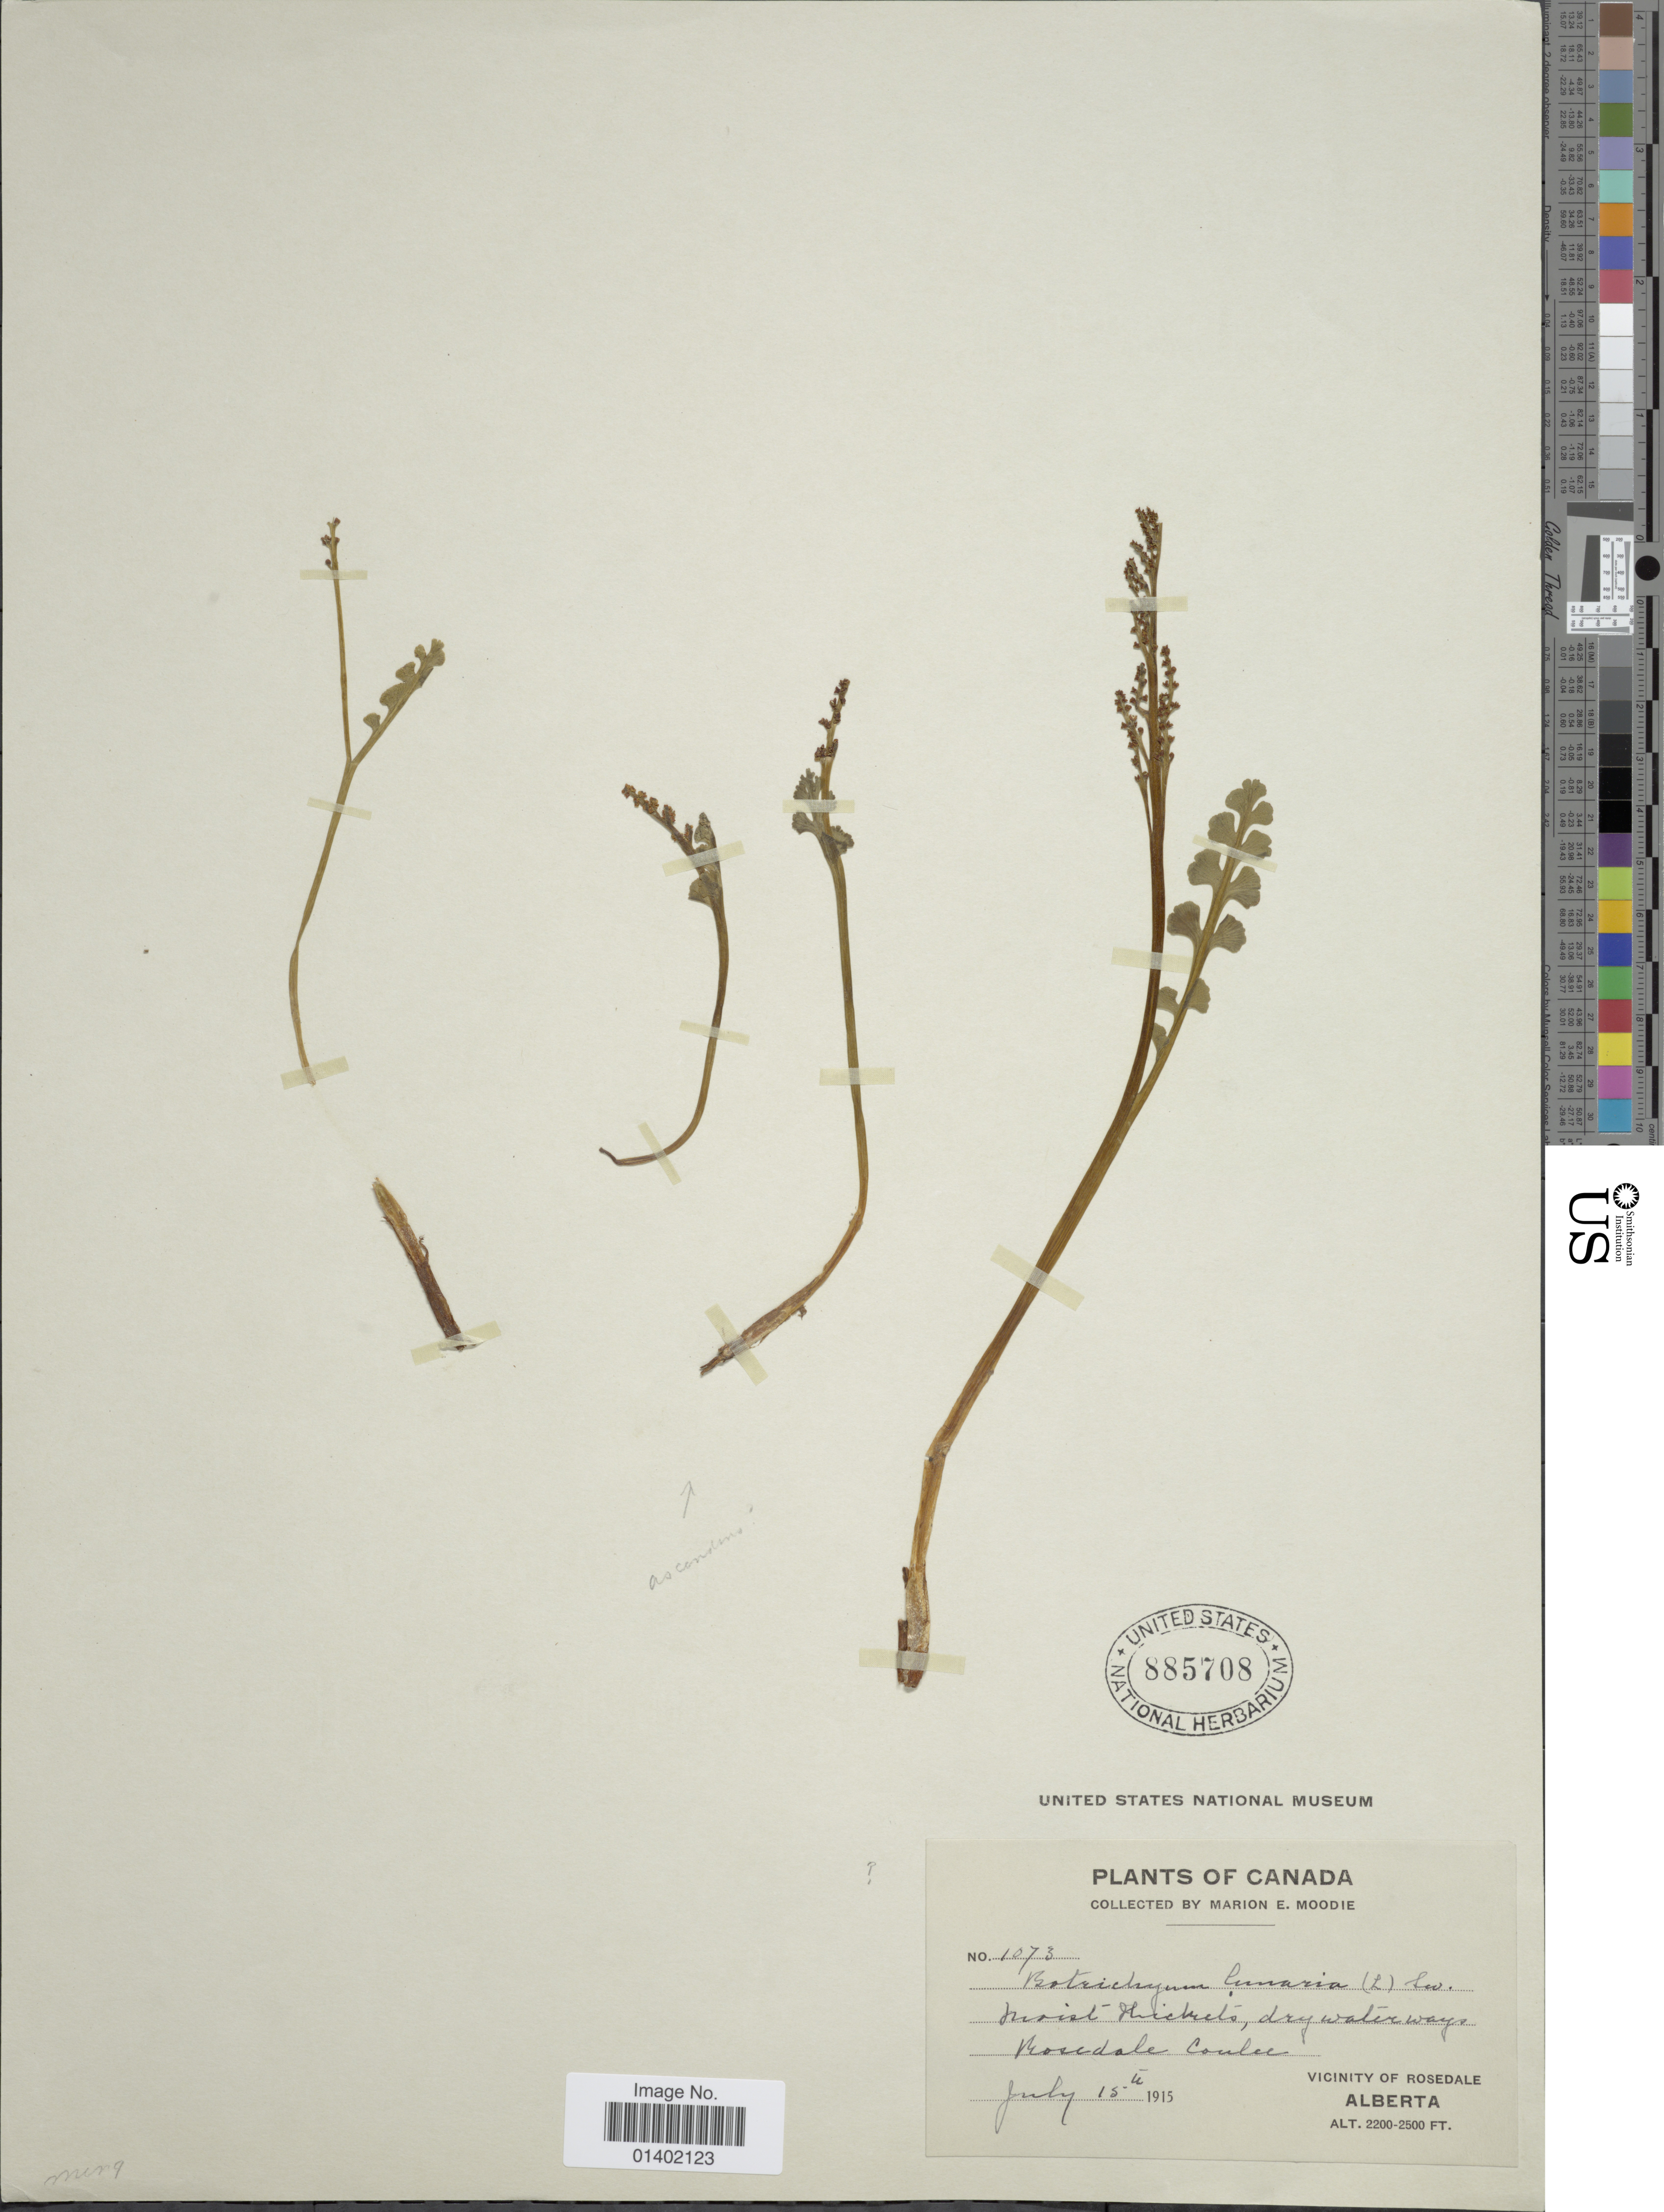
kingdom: Plantae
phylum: Tracheophyta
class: Polypodiopsida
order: Ophioglossales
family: Ophioglossaceae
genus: Botrychium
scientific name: Botrychium lunaria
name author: (L.) Sw.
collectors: M. E. Moodie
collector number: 1073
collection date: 1915-07-15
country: Canada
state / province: Alberta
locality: Rosedale Coulee, Vicinity of Rosedale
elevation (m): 671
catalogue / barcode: US 885708